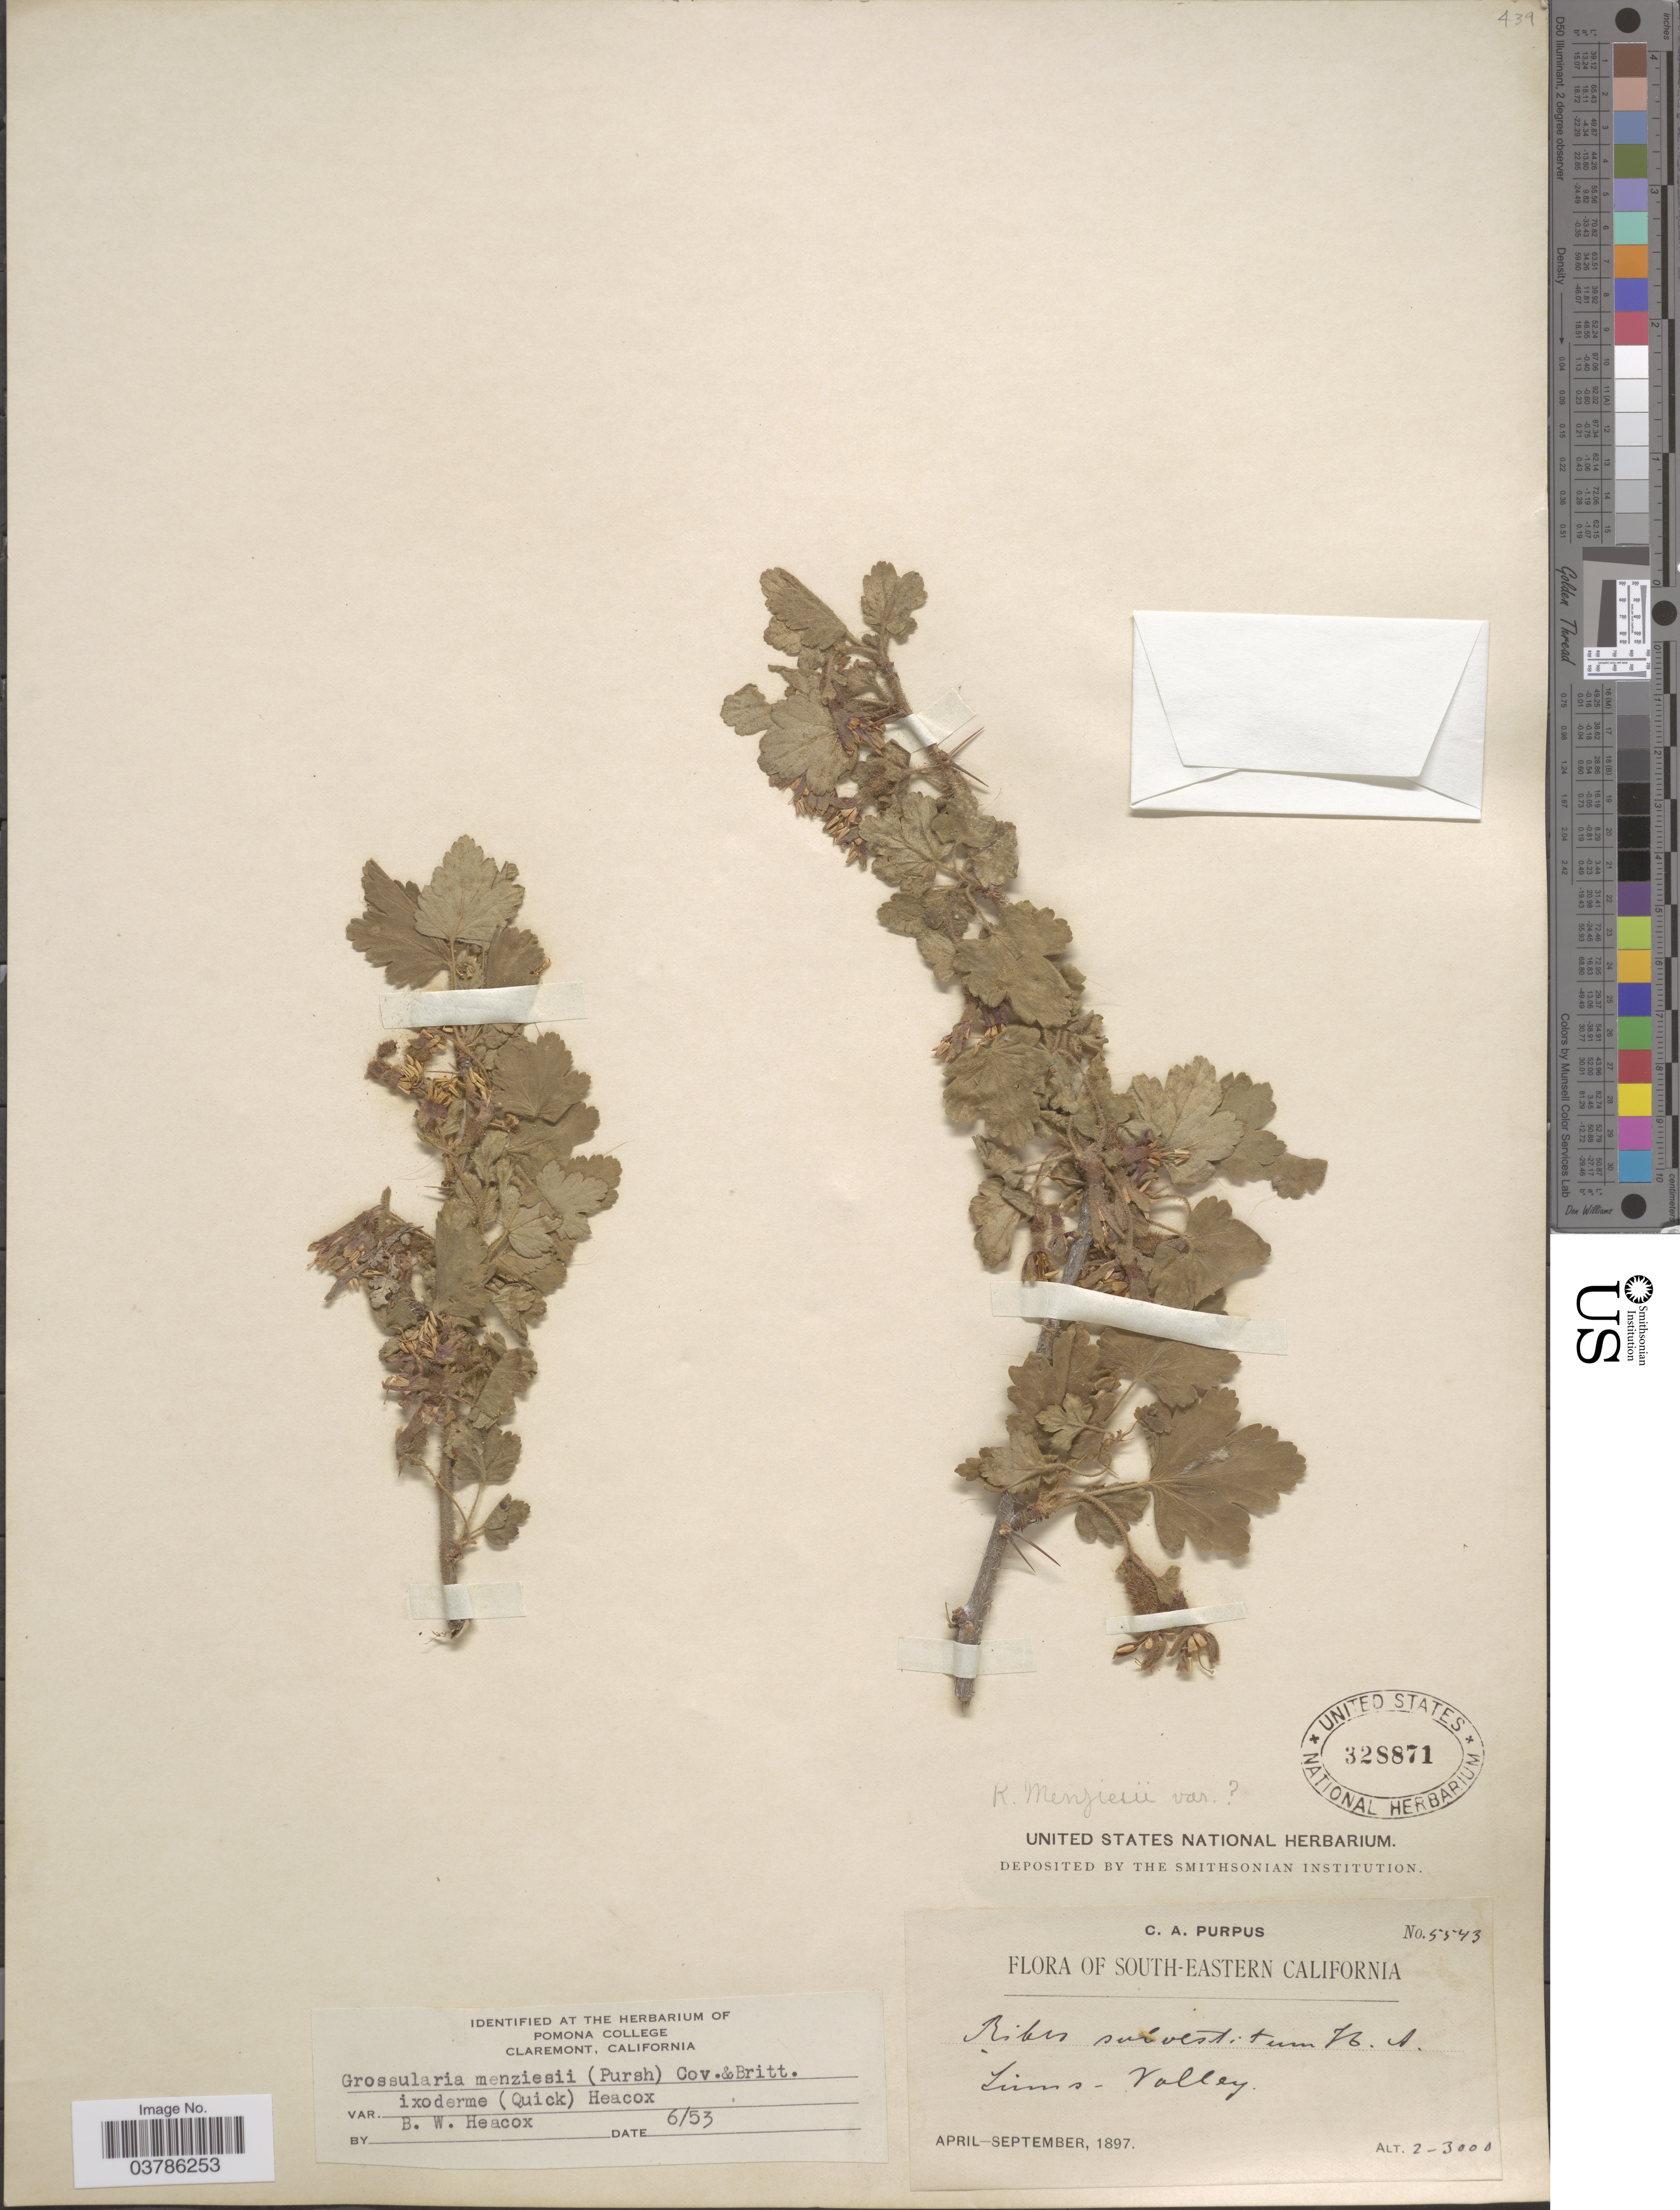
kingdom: Plantae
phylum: Tracheophyta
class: Magnoliopsida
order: Saxifragales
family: Grossulariaceae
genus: Ribes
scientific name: Ribes menziesii var. ixoderme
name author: Quick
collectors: C. A. Purpus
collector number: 5543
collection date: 1897-04/1897-09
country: United States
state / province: California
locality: South-Eastern California. Zuma* Valley.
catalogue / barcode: US 328871